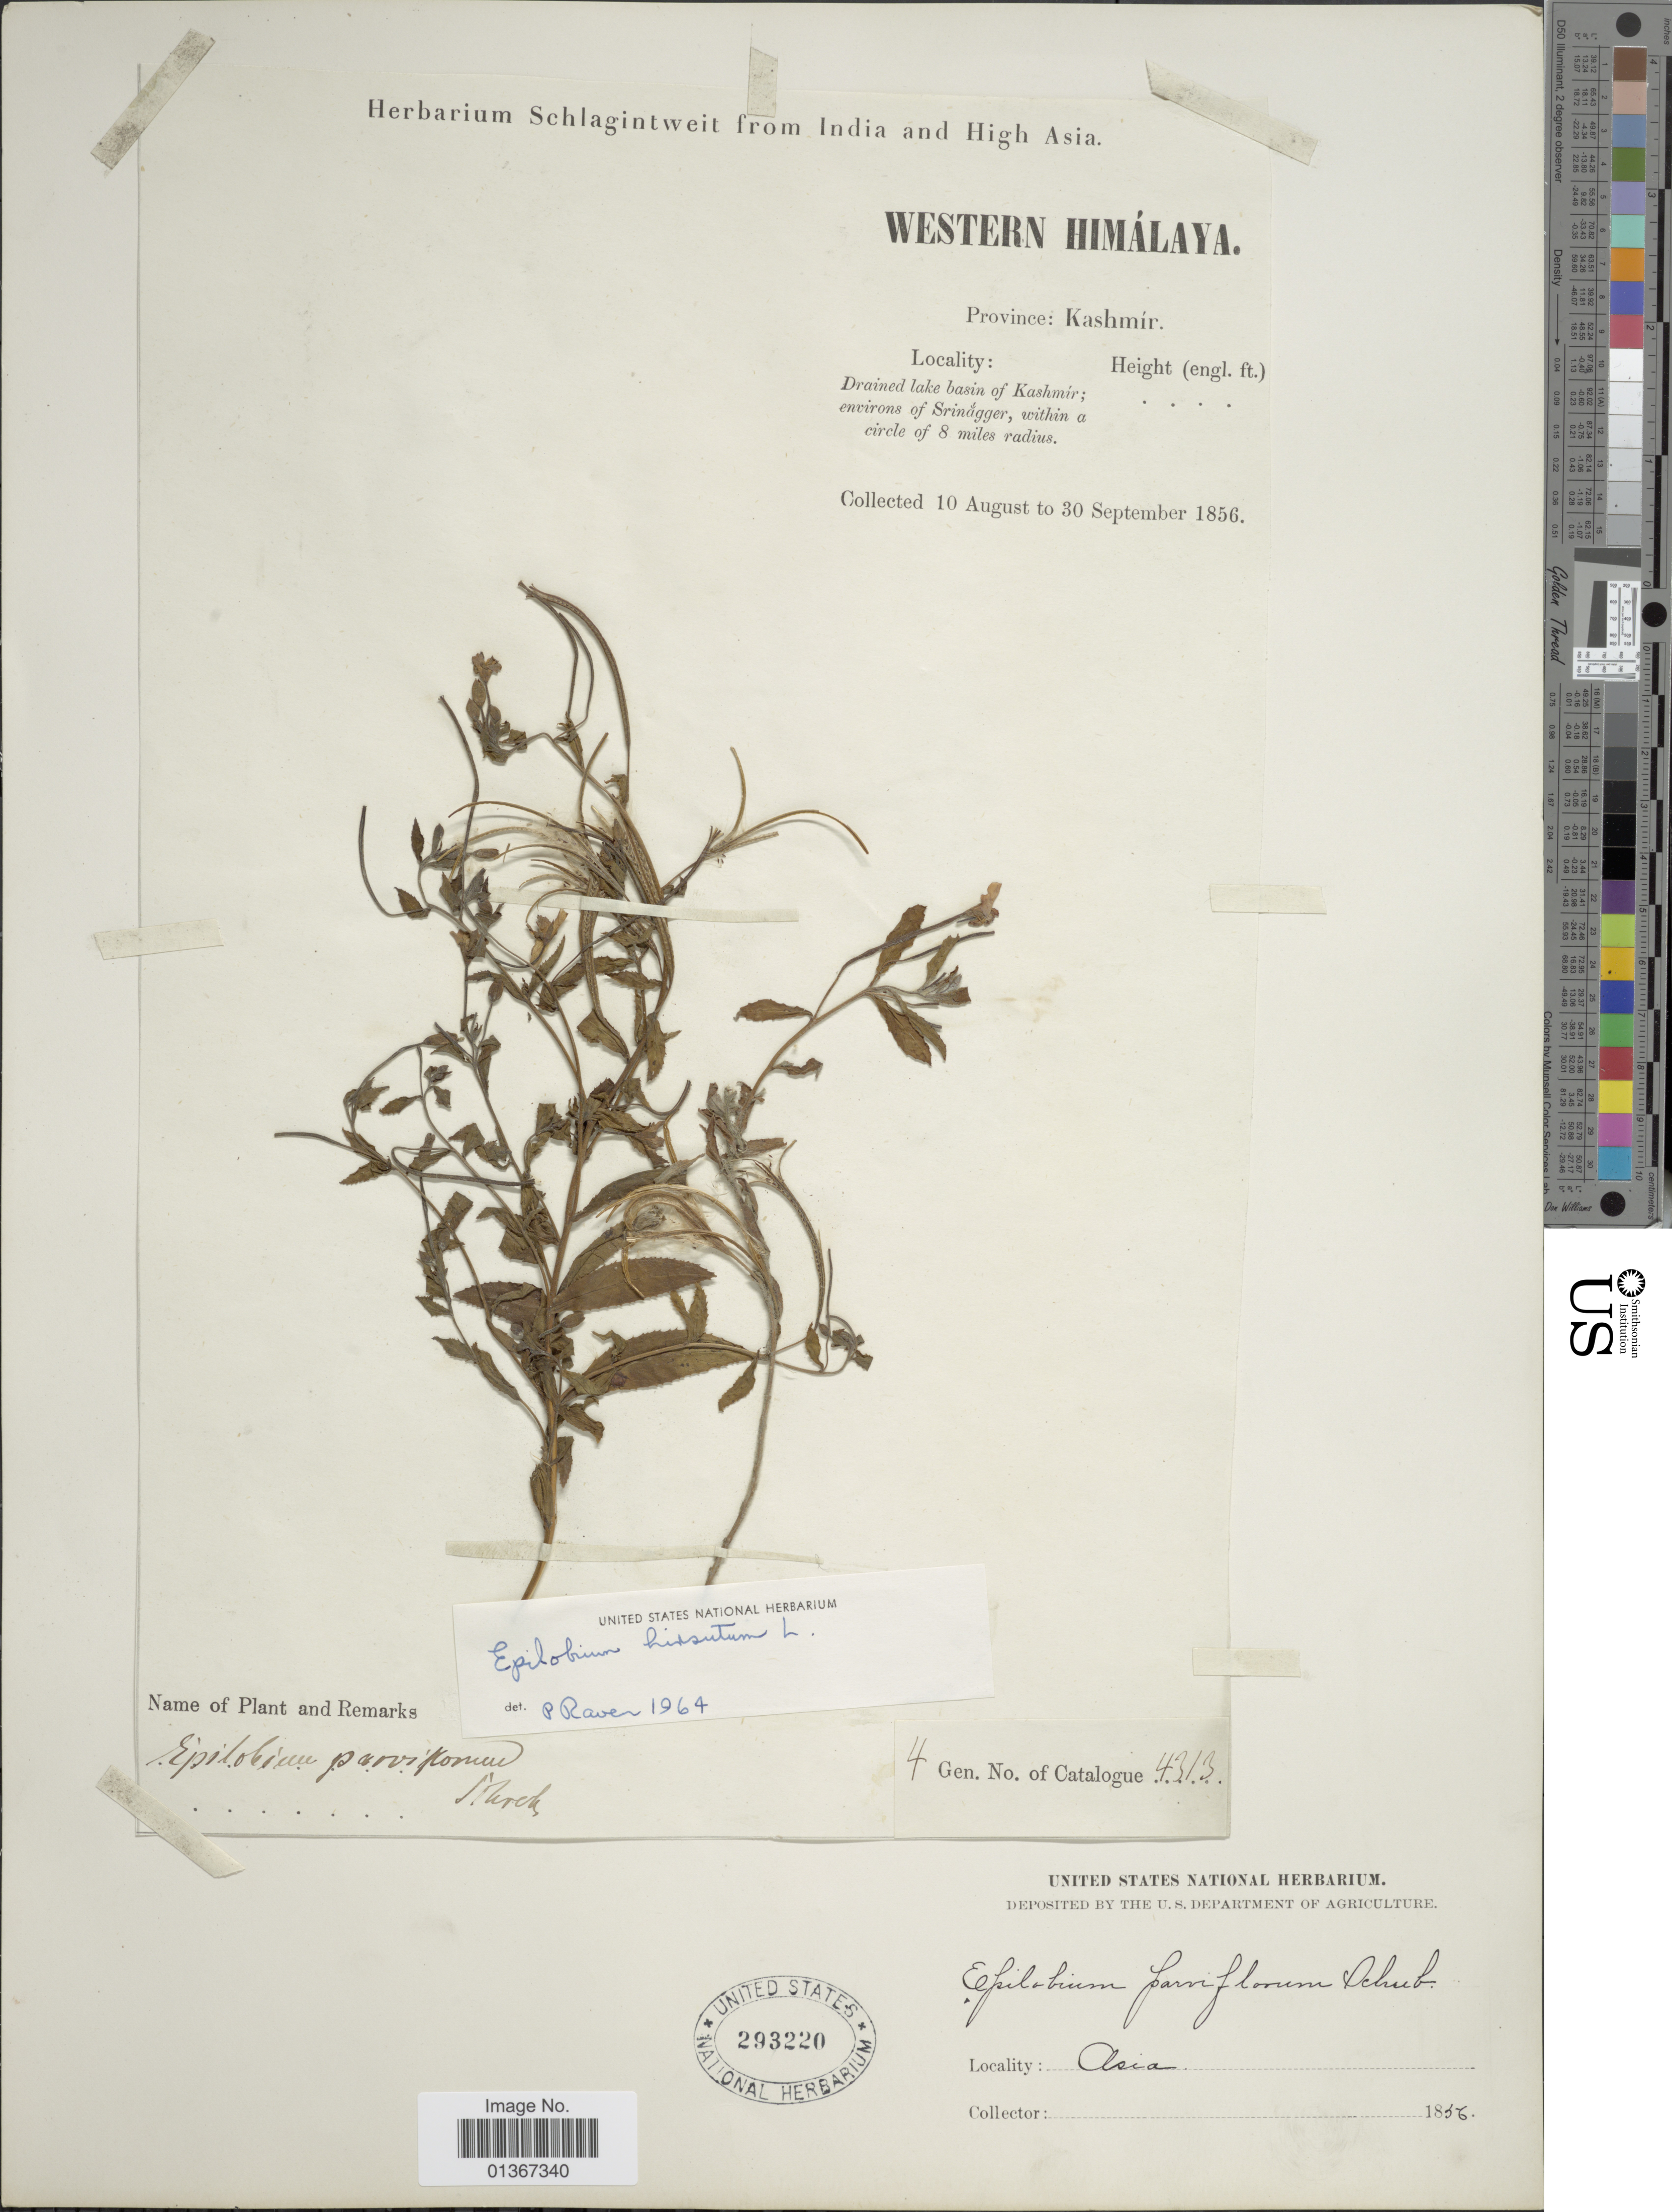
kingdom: Plantae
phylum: Tracheophyta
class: Magnoliopsida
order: Myrtales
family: Onagraceae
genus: Epilobium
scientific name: Epilobium hirsutum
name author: L.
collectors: Herbarium Schlagintweit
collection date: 1856-08-10/1856-09-30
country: India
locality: Western Himálaya. Province: Kashmir. Drained lake basin of Kashmir; environs of Srinagger, within a circle of 8 miles radius.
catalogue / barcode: US 293220